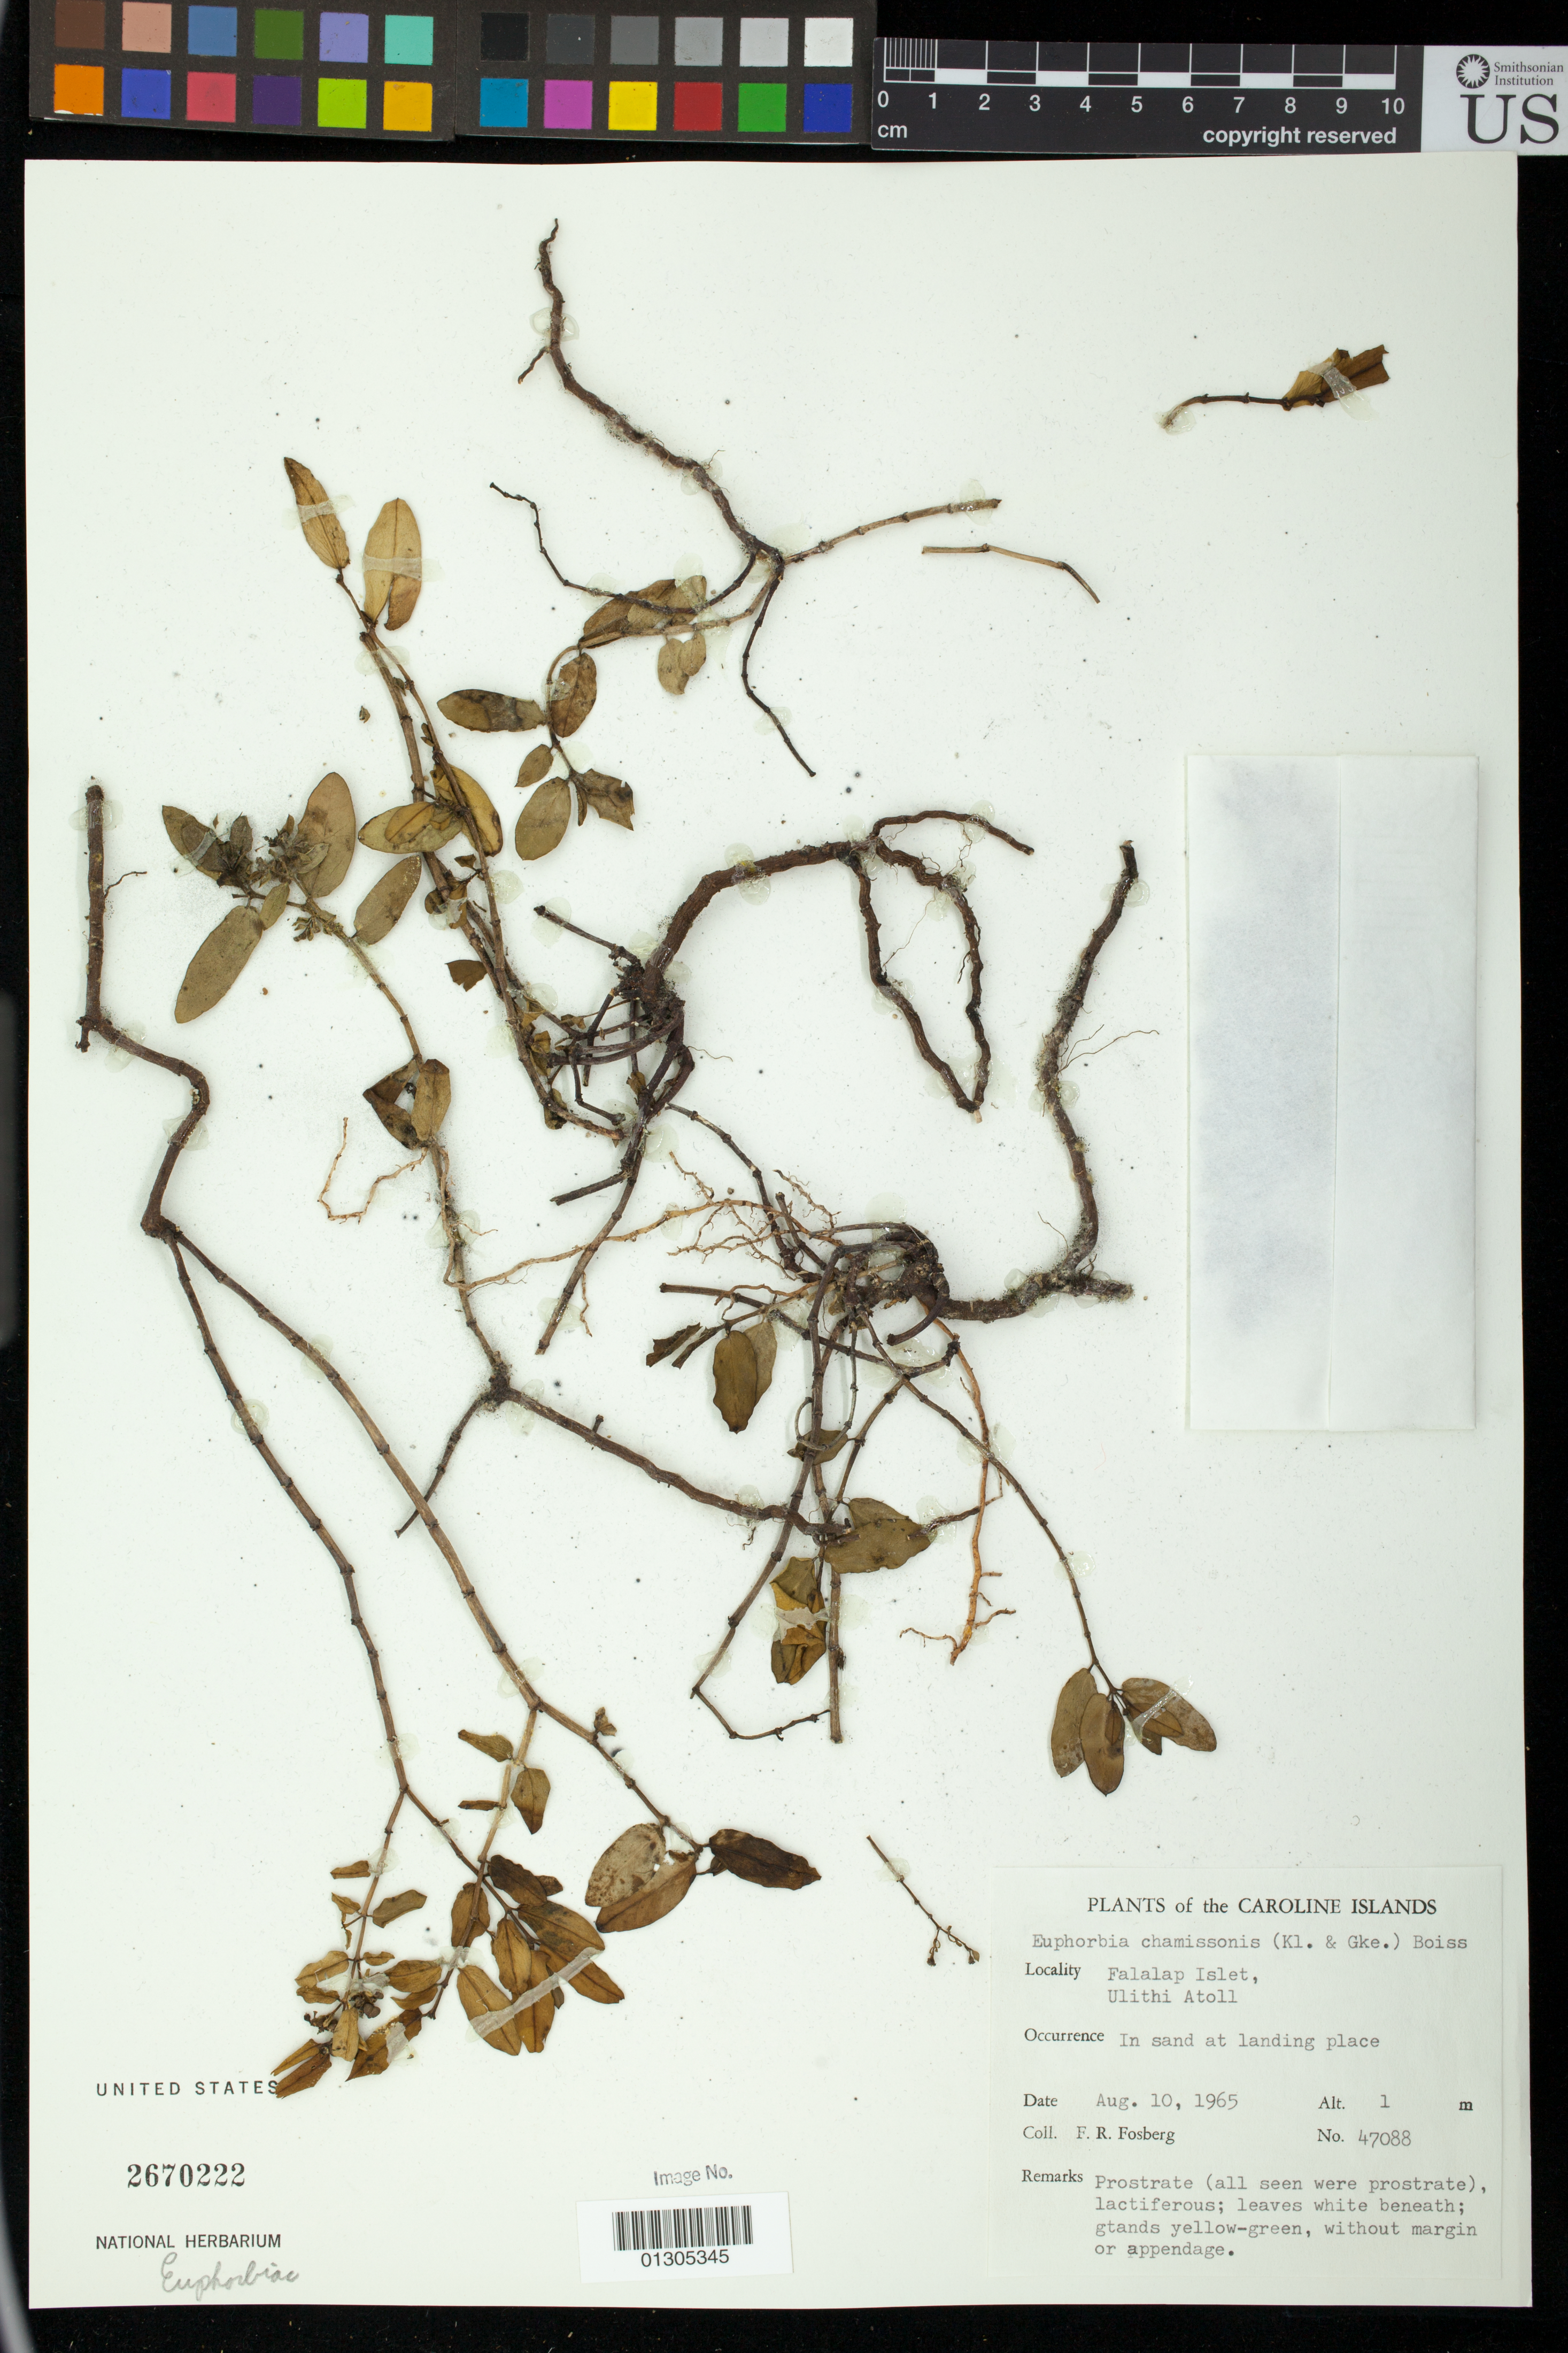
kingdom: Plantae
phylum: Tracheophyta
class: Magnoliopsida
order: Malpighiales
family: Euphorbiaceae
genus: Euphorbia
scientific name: Euphorbia chamissonis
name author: (Klotzsch ex Klotzsch & Garcke) Boiss.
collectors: F. R. Fosberg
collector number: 47088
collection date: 1965-10-10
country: Micronesia, Federated States of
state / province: Yap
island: Ulithi Atoll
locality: Falalap Islet, Ulithi Atoll; at landing place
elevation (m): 1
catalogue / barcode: US 2670222